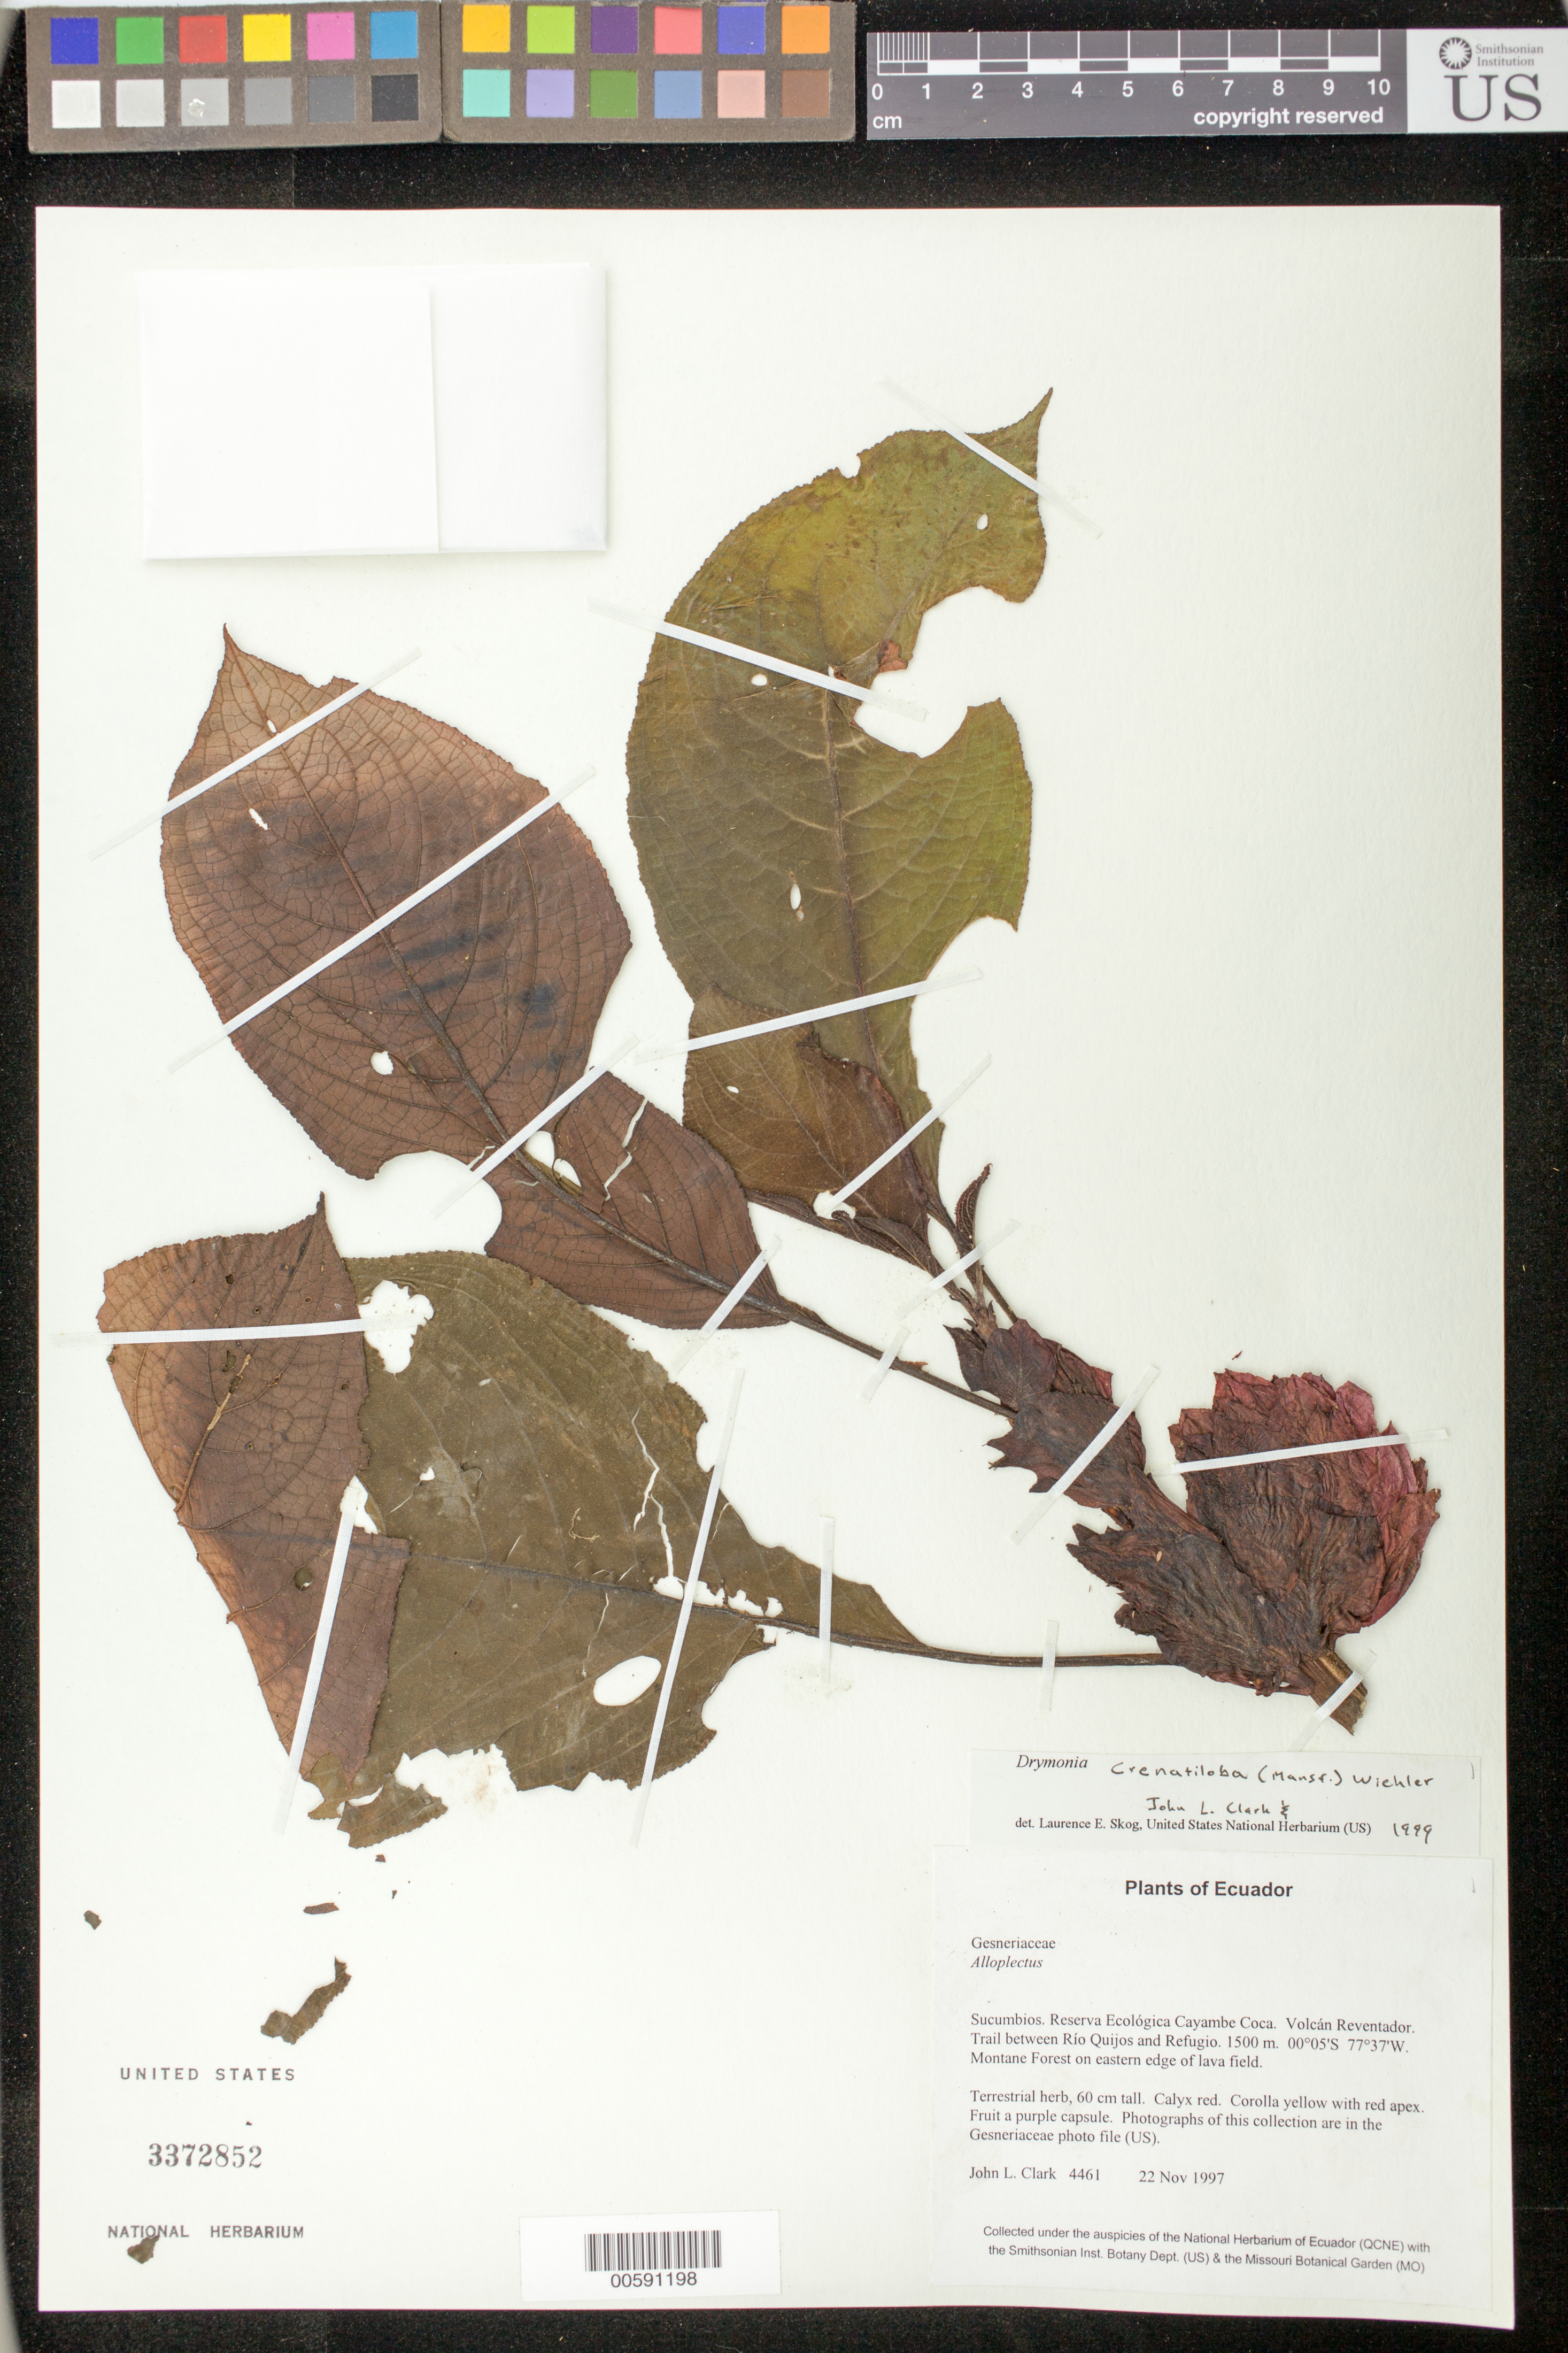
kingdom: Plantae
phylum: Tracheophyta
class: Magnoliopsida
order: Lamiales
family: Gesneriaceae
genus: Drymonia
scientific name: Drymonia crenatiloba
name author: (Mansf.) Wiehler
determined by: Clark, J. L.; Skog, Laurence E.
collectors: J. L. Clark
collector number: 4461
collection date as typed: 22 Nov 1997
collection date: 1997-11-22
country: Ecuador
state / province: Sucumbíos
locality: Reserva Ecológica Cayambe Coca. Volcán Reventador. Trail between Río Quijos and Refugio.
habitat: Montane Forest on eastern edge of lava field.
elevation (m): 1500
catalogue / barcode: US 3372852